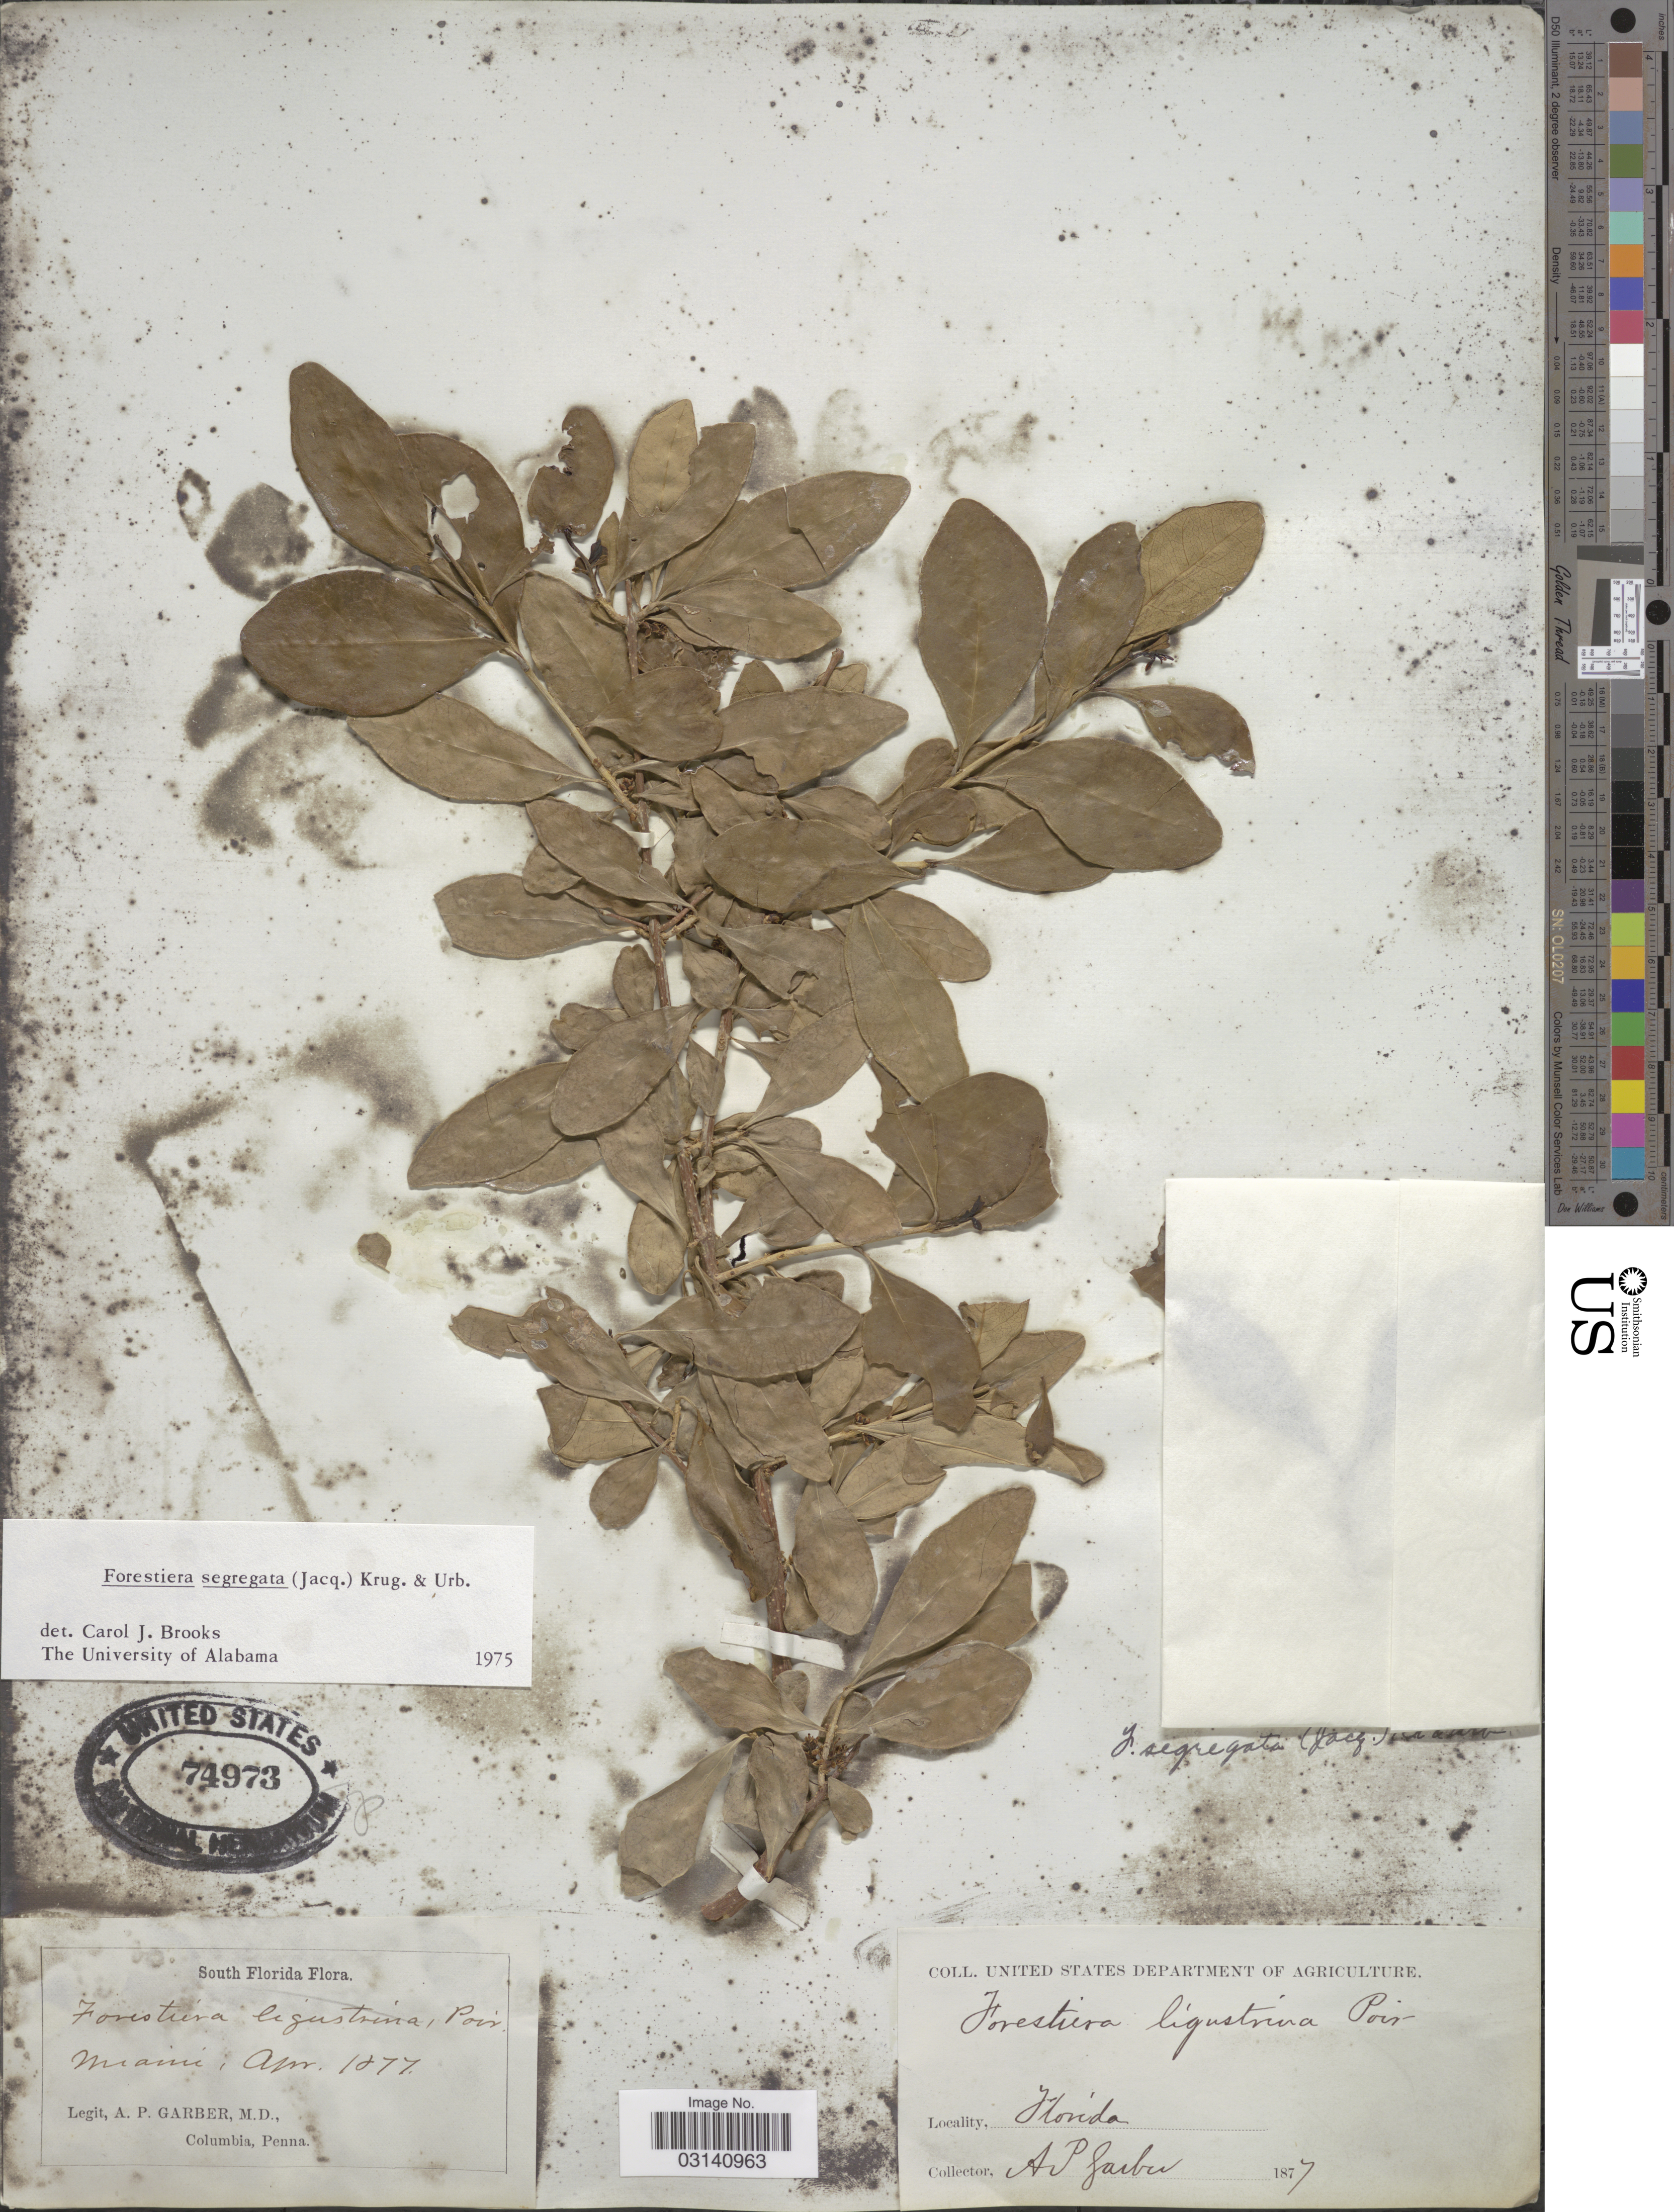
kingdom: Plantae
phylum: Tracheophyta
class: Magnoliopsida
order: Lamiales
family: Oleaceae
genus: Forestiera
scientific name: Forestiera segregata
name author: (Jacq.) Krug & Urb.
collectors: A. P. Garber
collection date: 1877-04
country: United States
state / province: Florida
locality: South Florida. Miami.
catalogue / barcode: US 74973